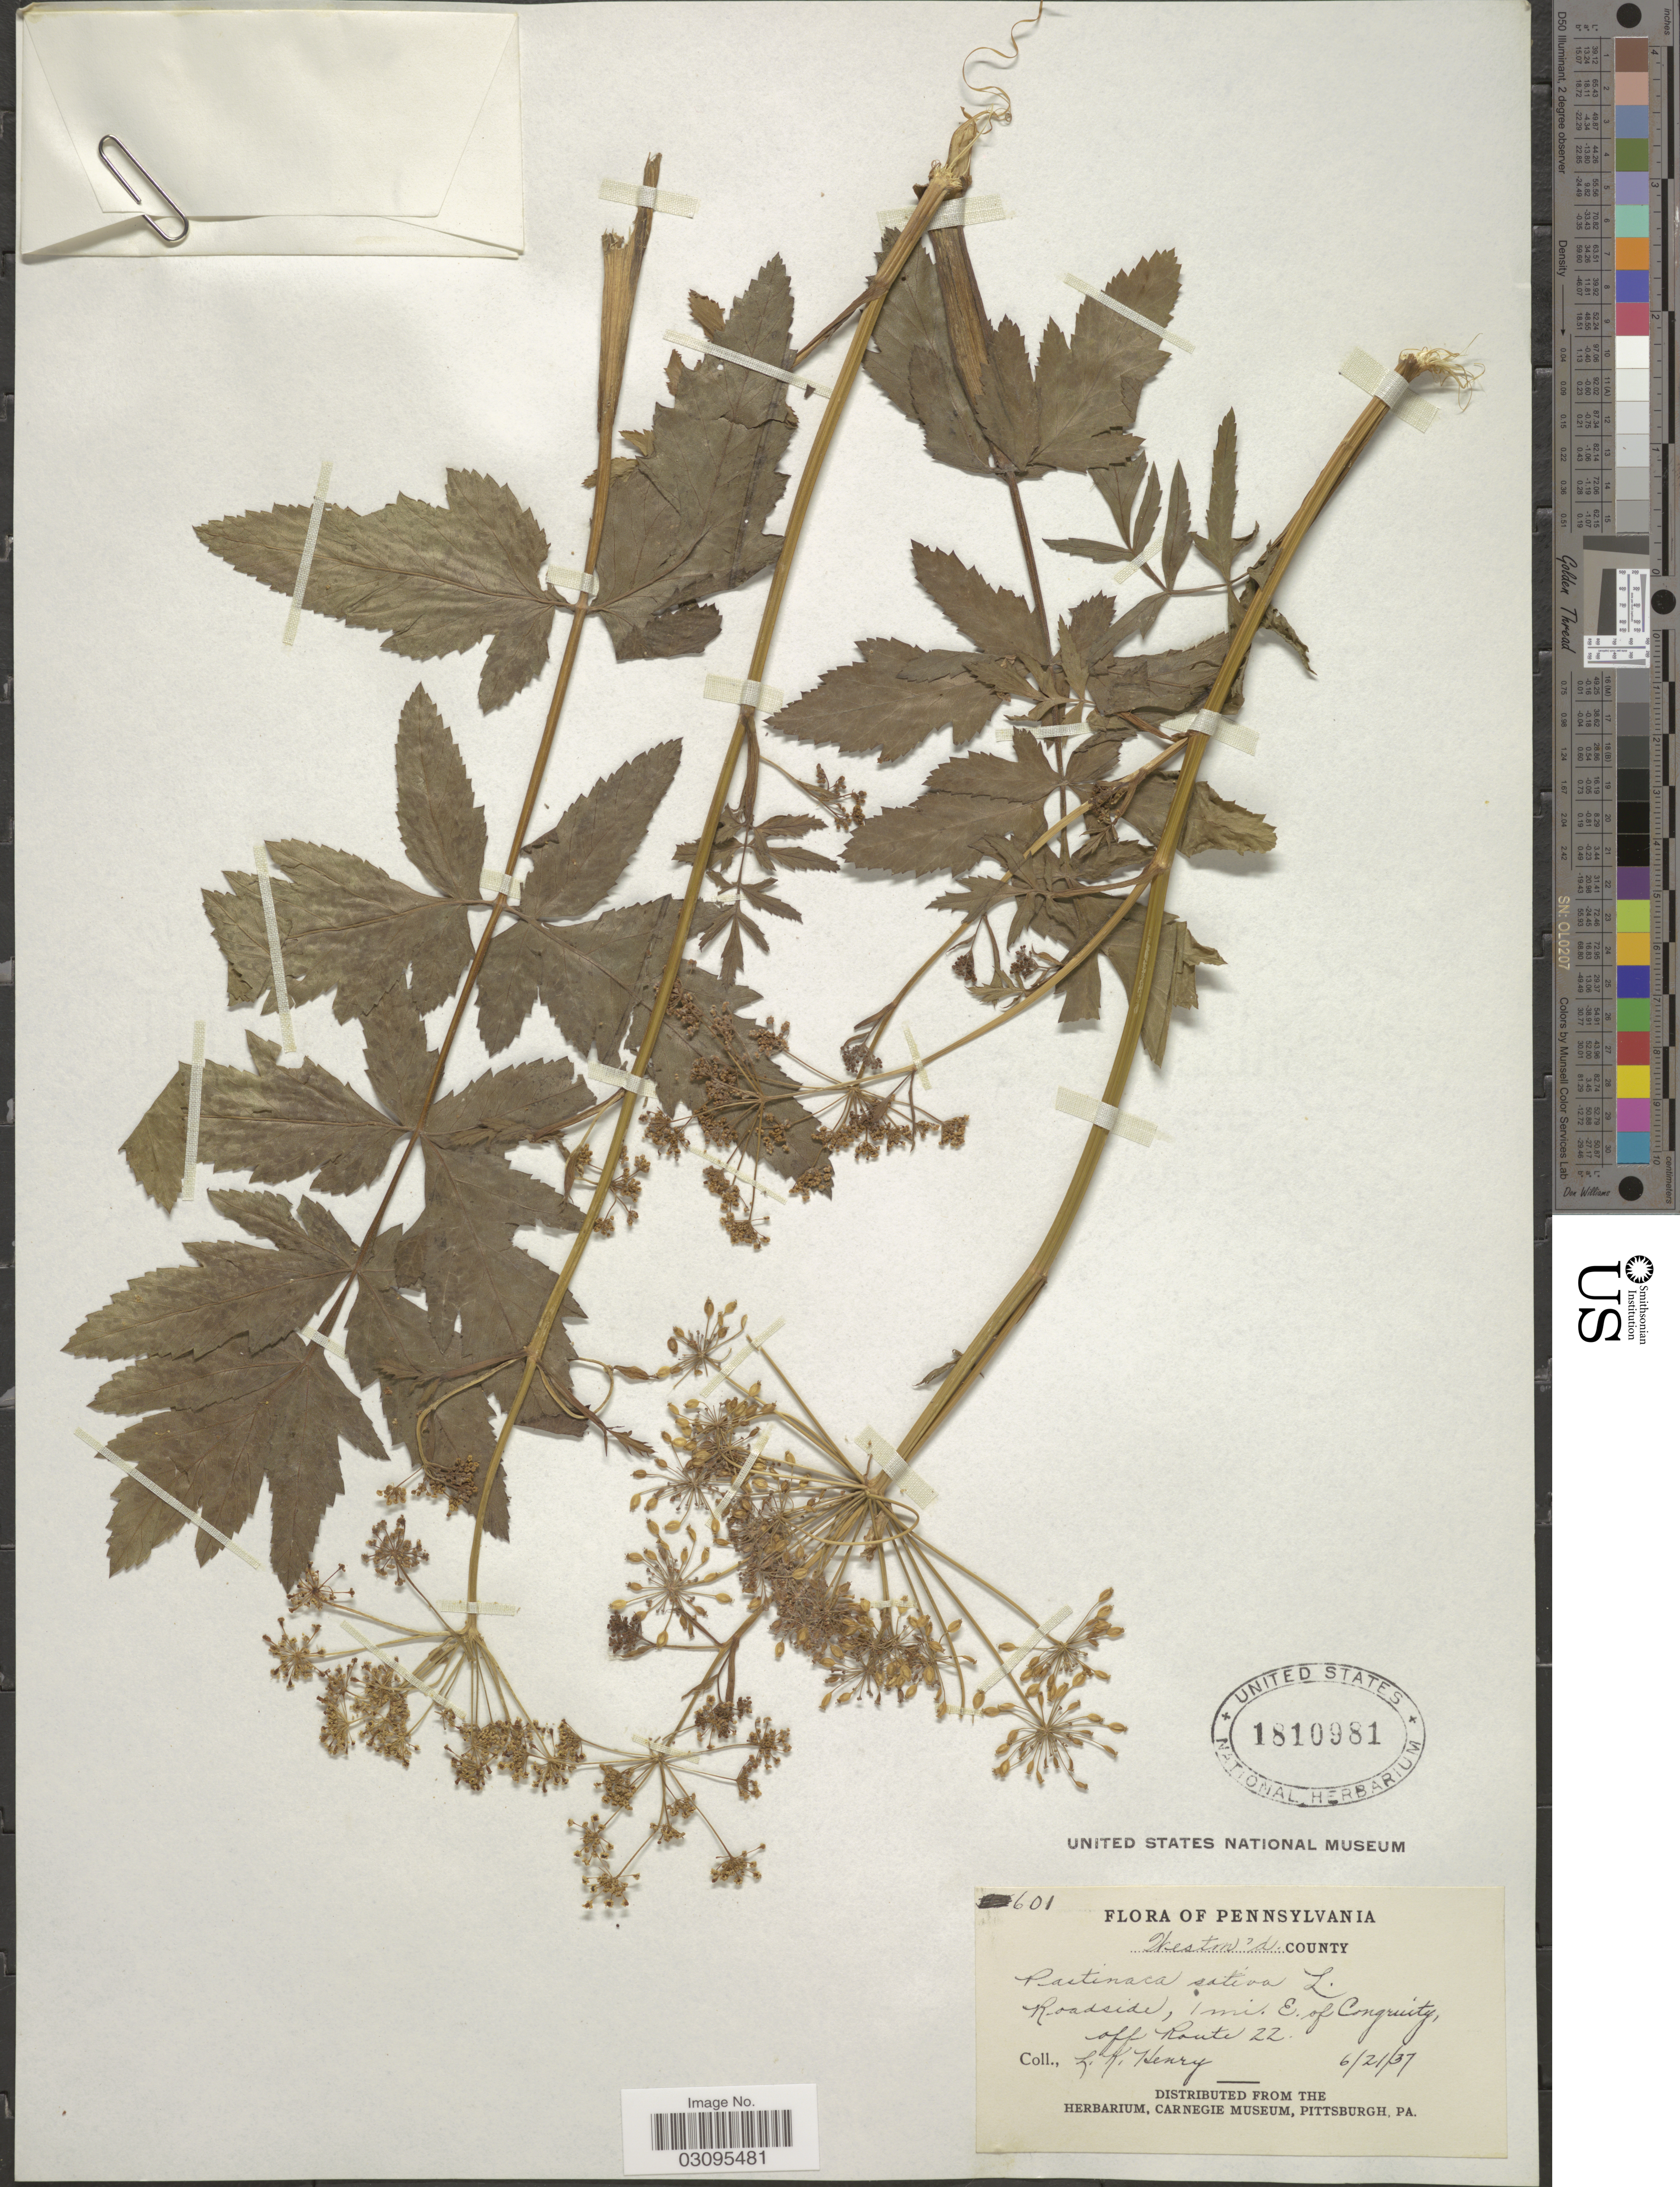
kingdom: Plantae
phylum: Tracheophyta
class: Magnoliopsida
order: Apiales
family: Apiaceae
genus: Pastinaca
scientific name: Pastinaca sativa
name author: L.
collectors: L. K. Henry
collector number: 601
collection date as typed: Transcribed d/m/y: 21/6/37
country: United States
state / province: Pennsylvania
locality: Weston'd County, Roadside, 1 mi. E. of Congruity, off Route 22.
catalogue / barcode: US 1810981